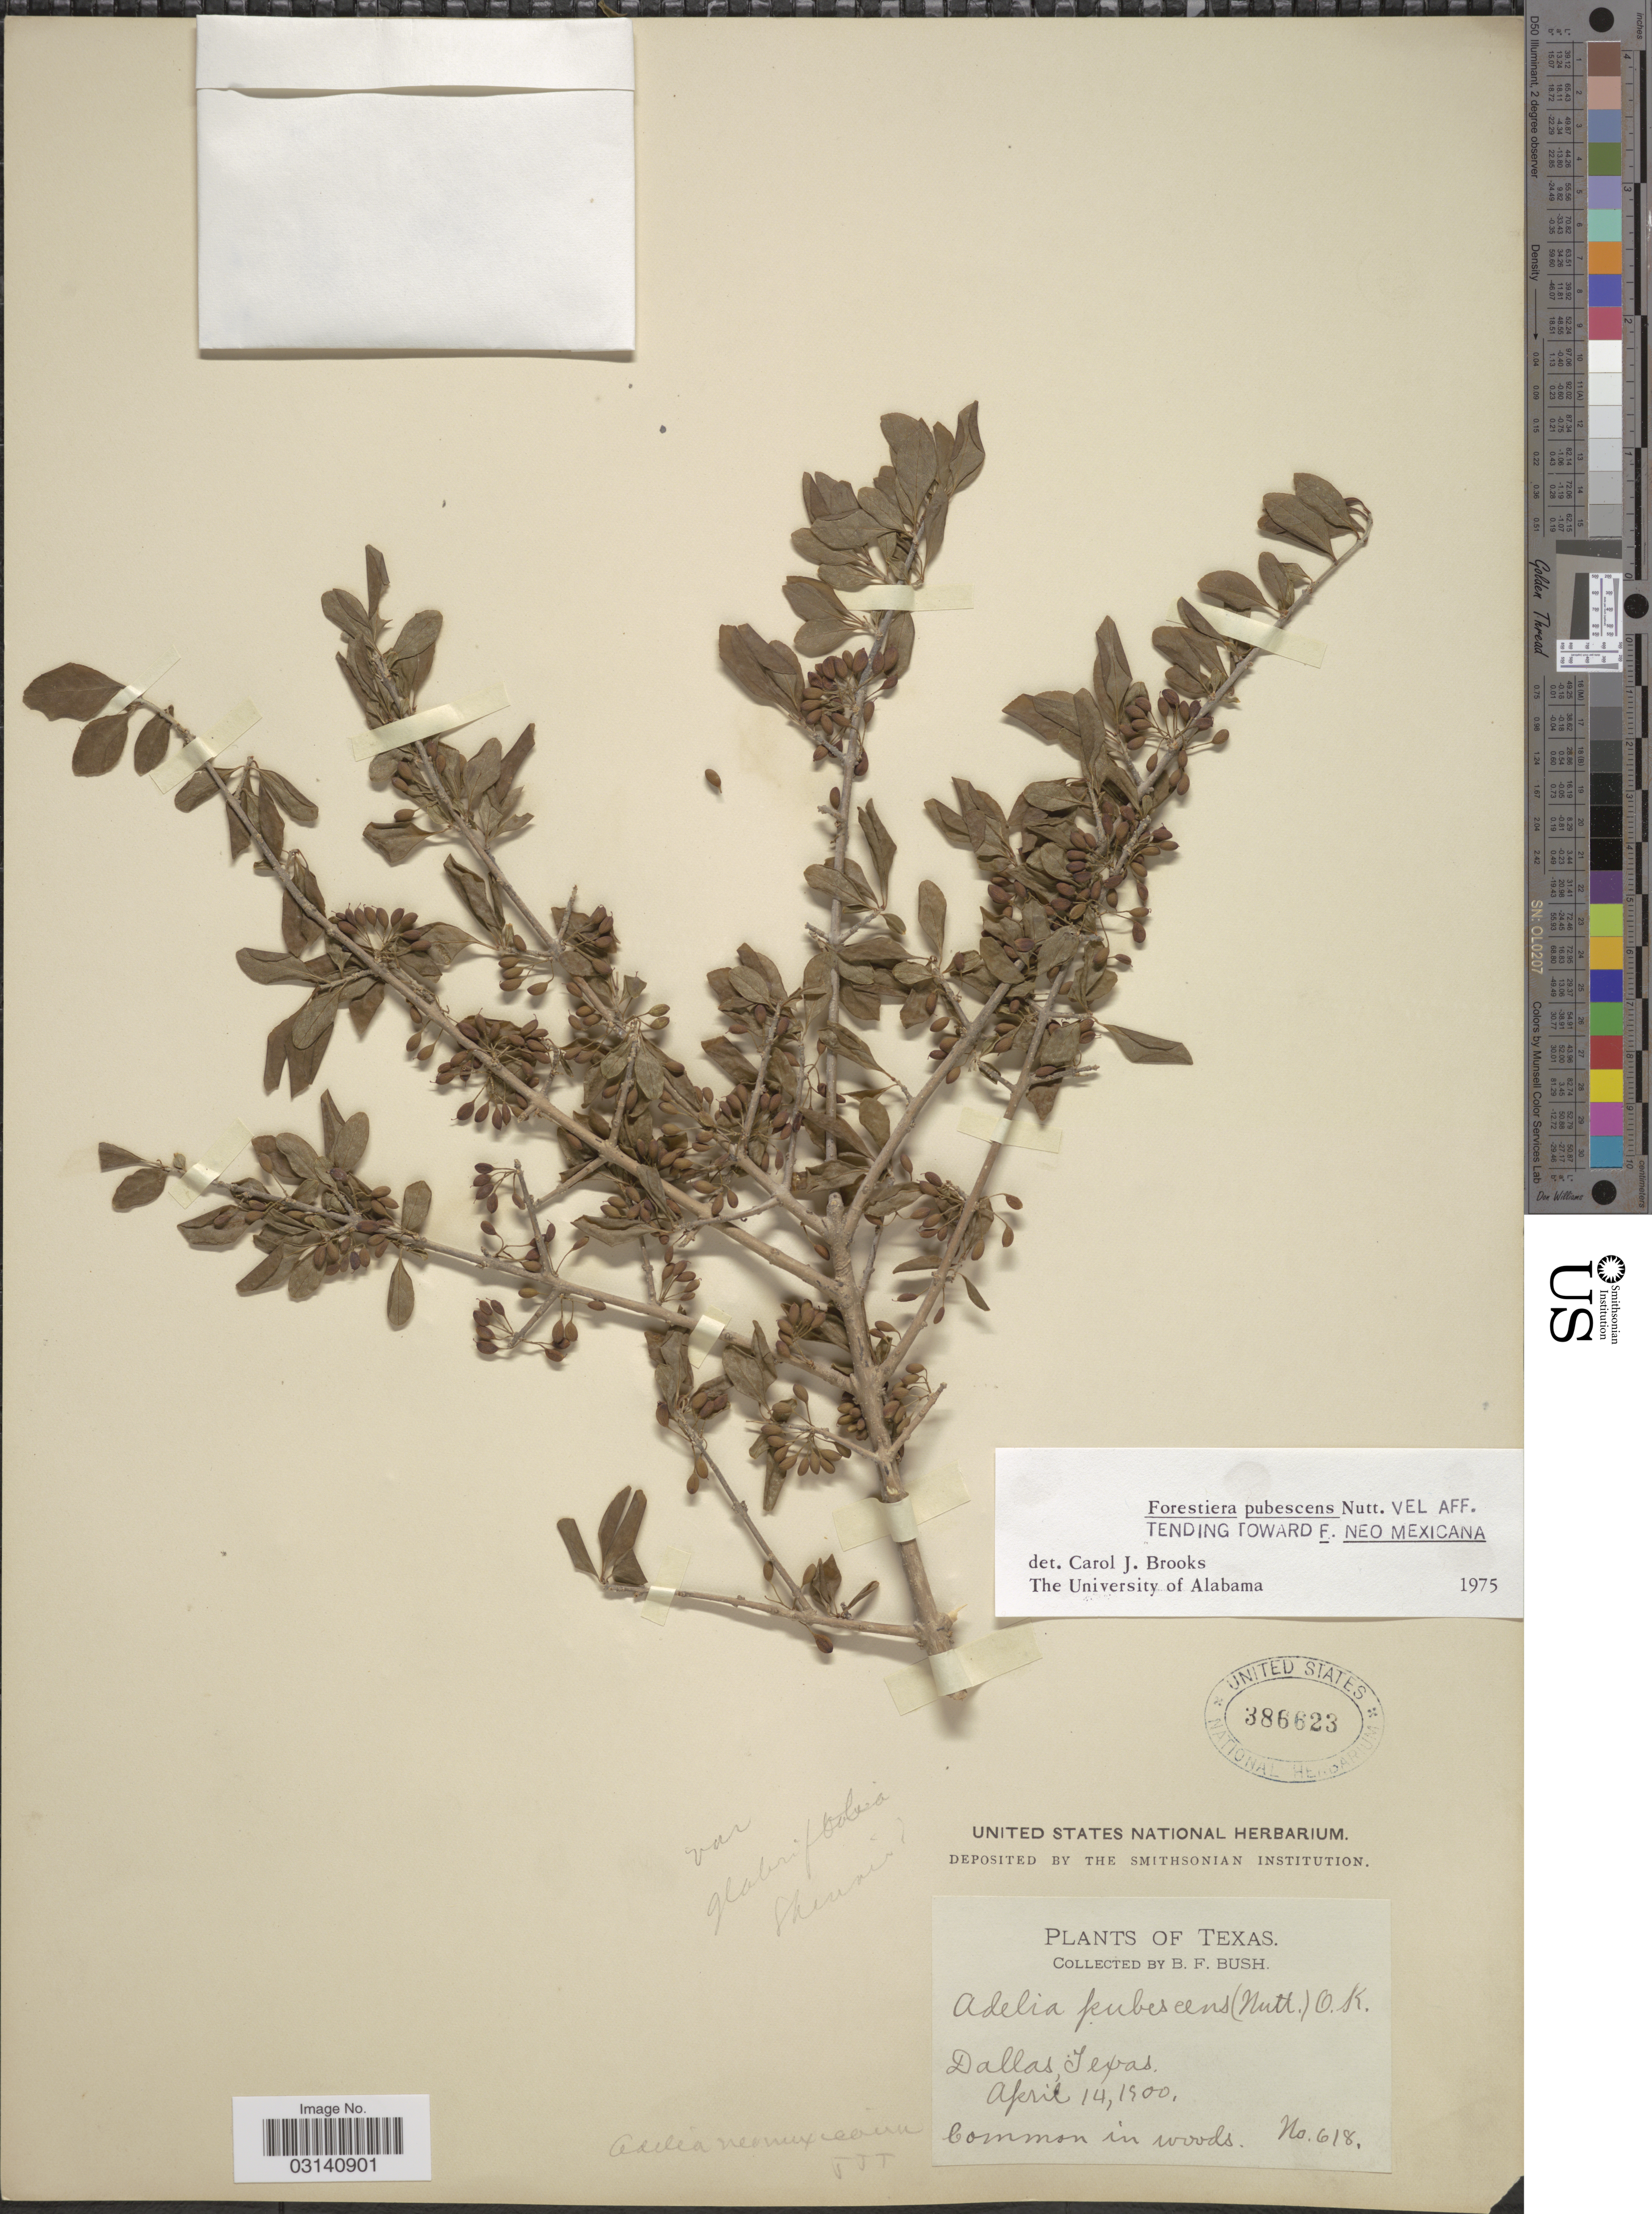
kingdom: Plantae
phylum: Tracheophyta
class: Magnoliopsida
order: Lamiales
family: Oleaceae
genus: Forestiera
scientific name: Forestiera pubescens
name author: Nutt.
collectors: B. F. Bush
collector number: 618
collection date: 1900-04-14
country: United States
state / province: Texas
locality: Dallas.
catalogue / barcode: US 386623